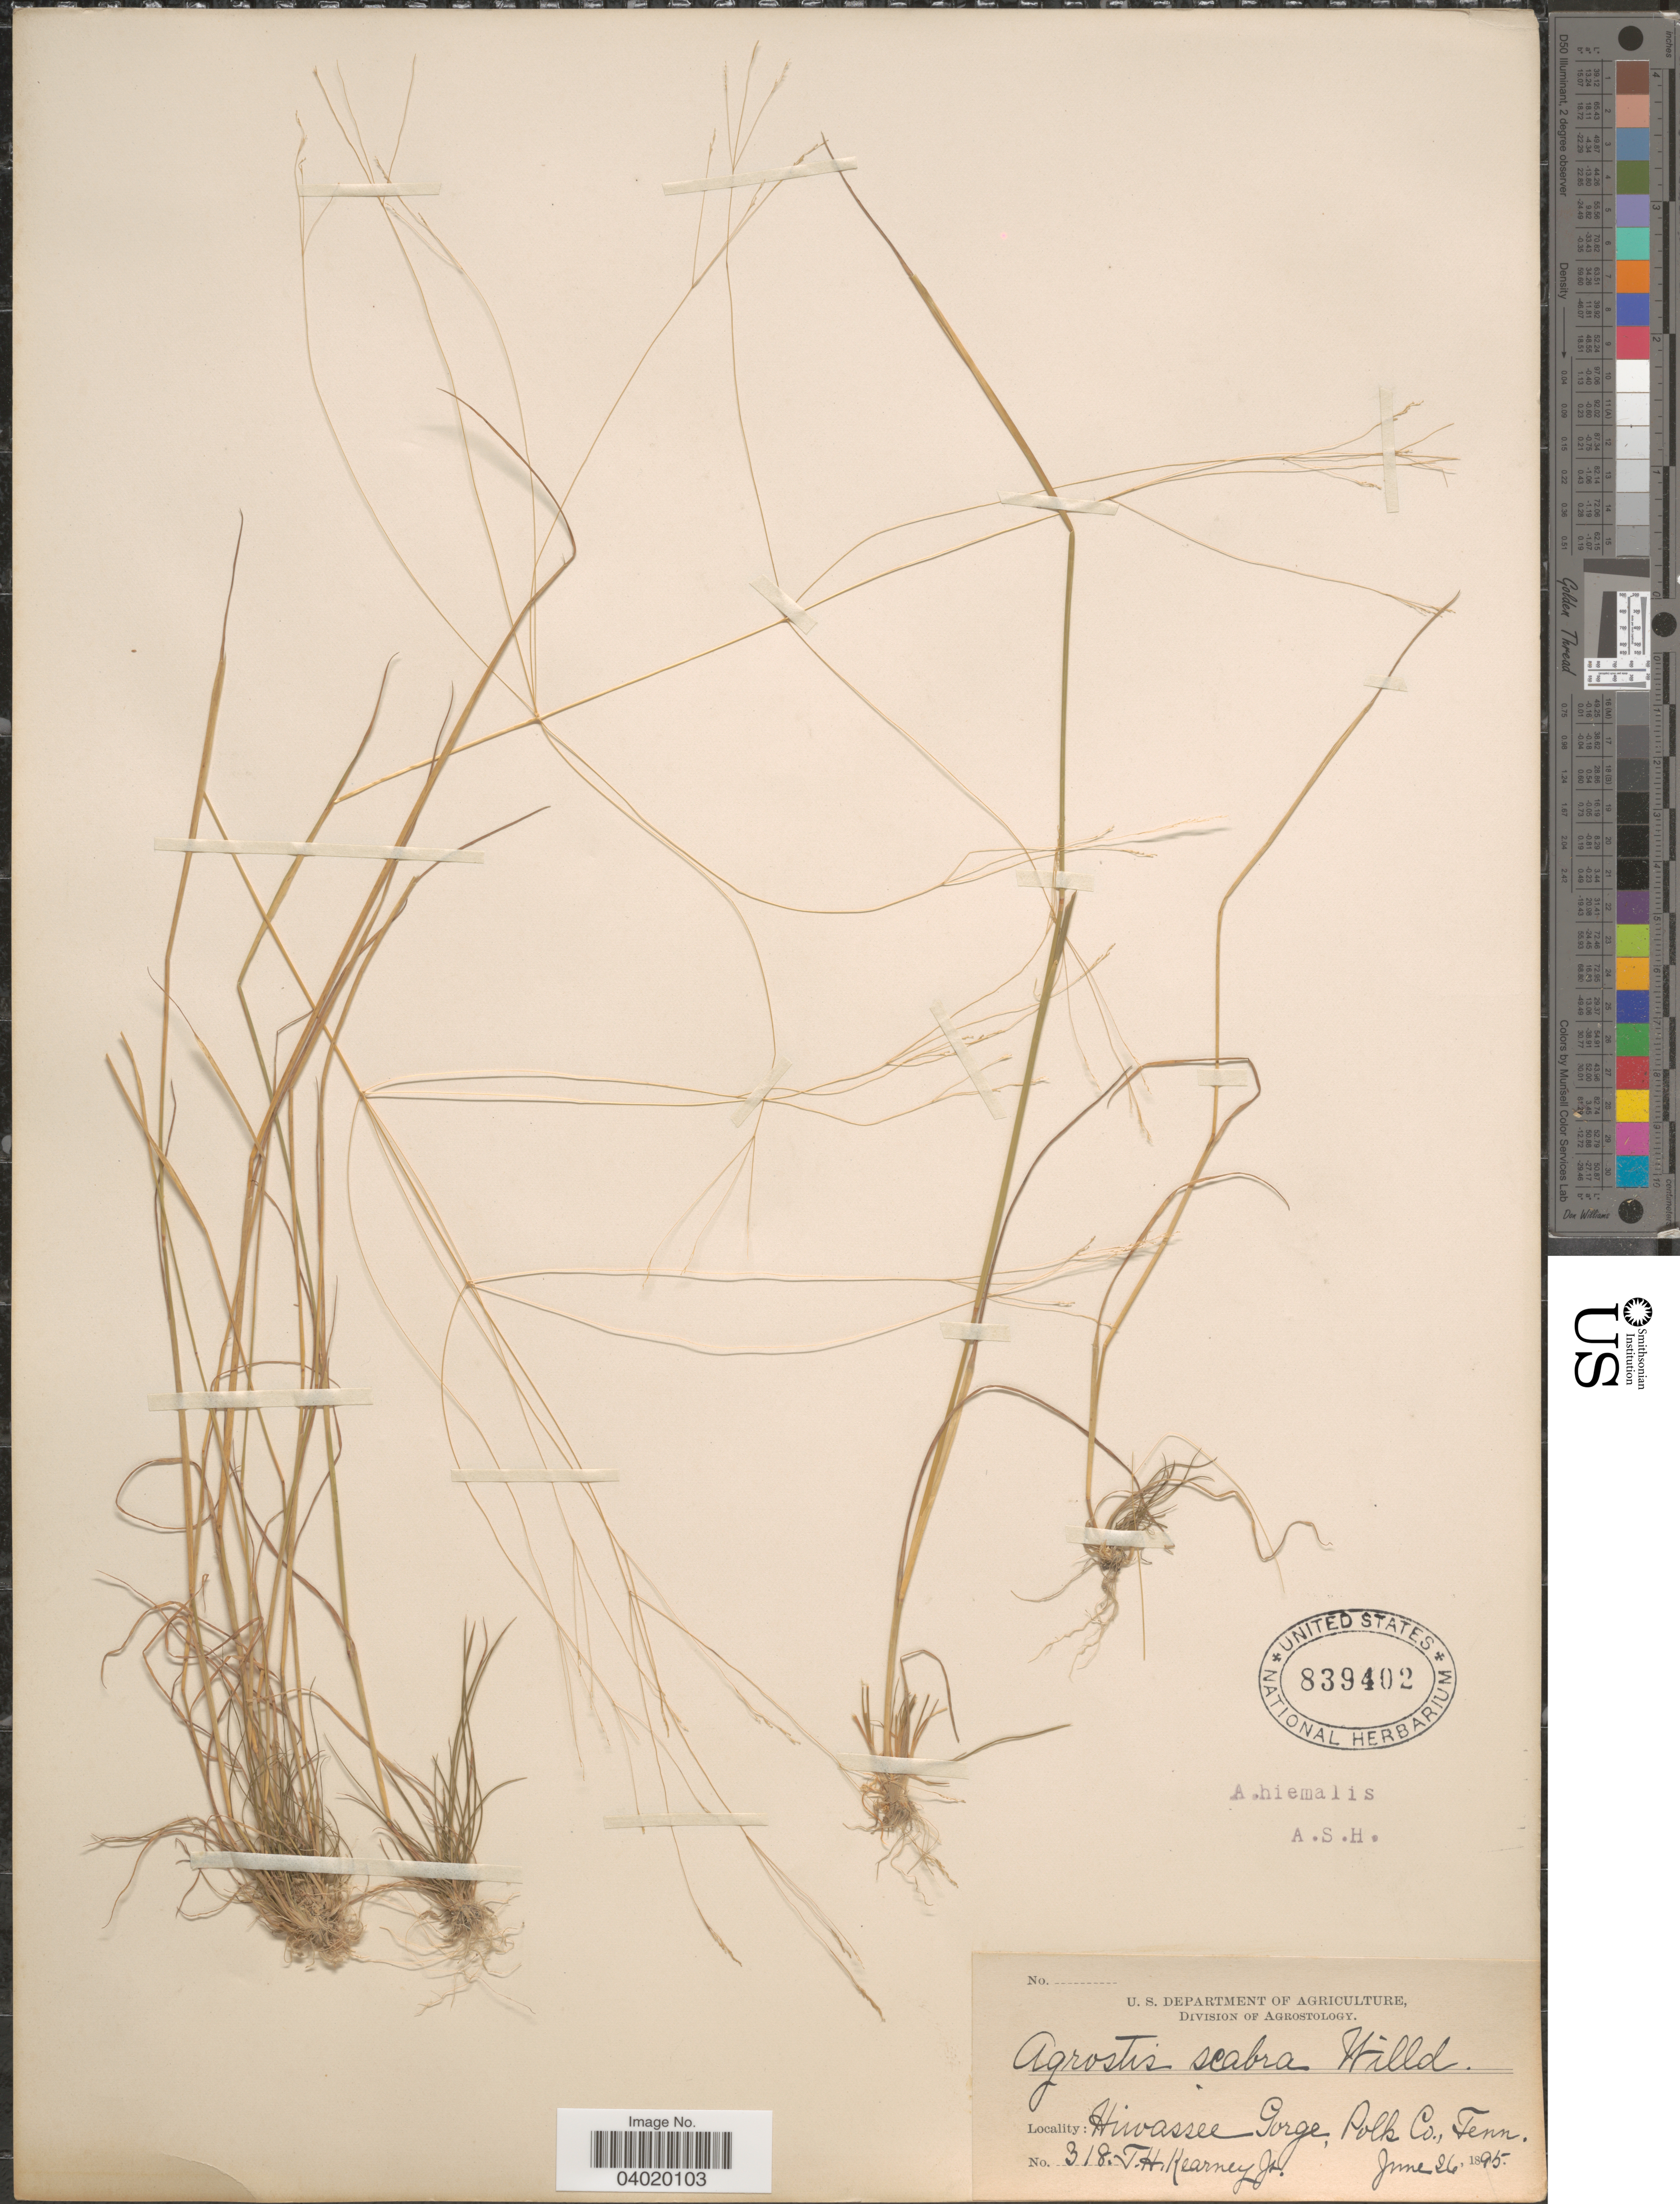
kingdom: Plantae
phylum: Tracheophyta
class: Liliopsida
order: Poales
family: Poaceae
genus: Agrostis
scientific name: Agrostis hyemalis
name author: (Walter) Britton et al.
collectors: T. H. Kearney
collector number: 318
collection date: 1895-06-26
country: United States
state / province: Tennessee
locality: Hiwassee Gorge, Polk Co.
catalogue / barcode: US 839402